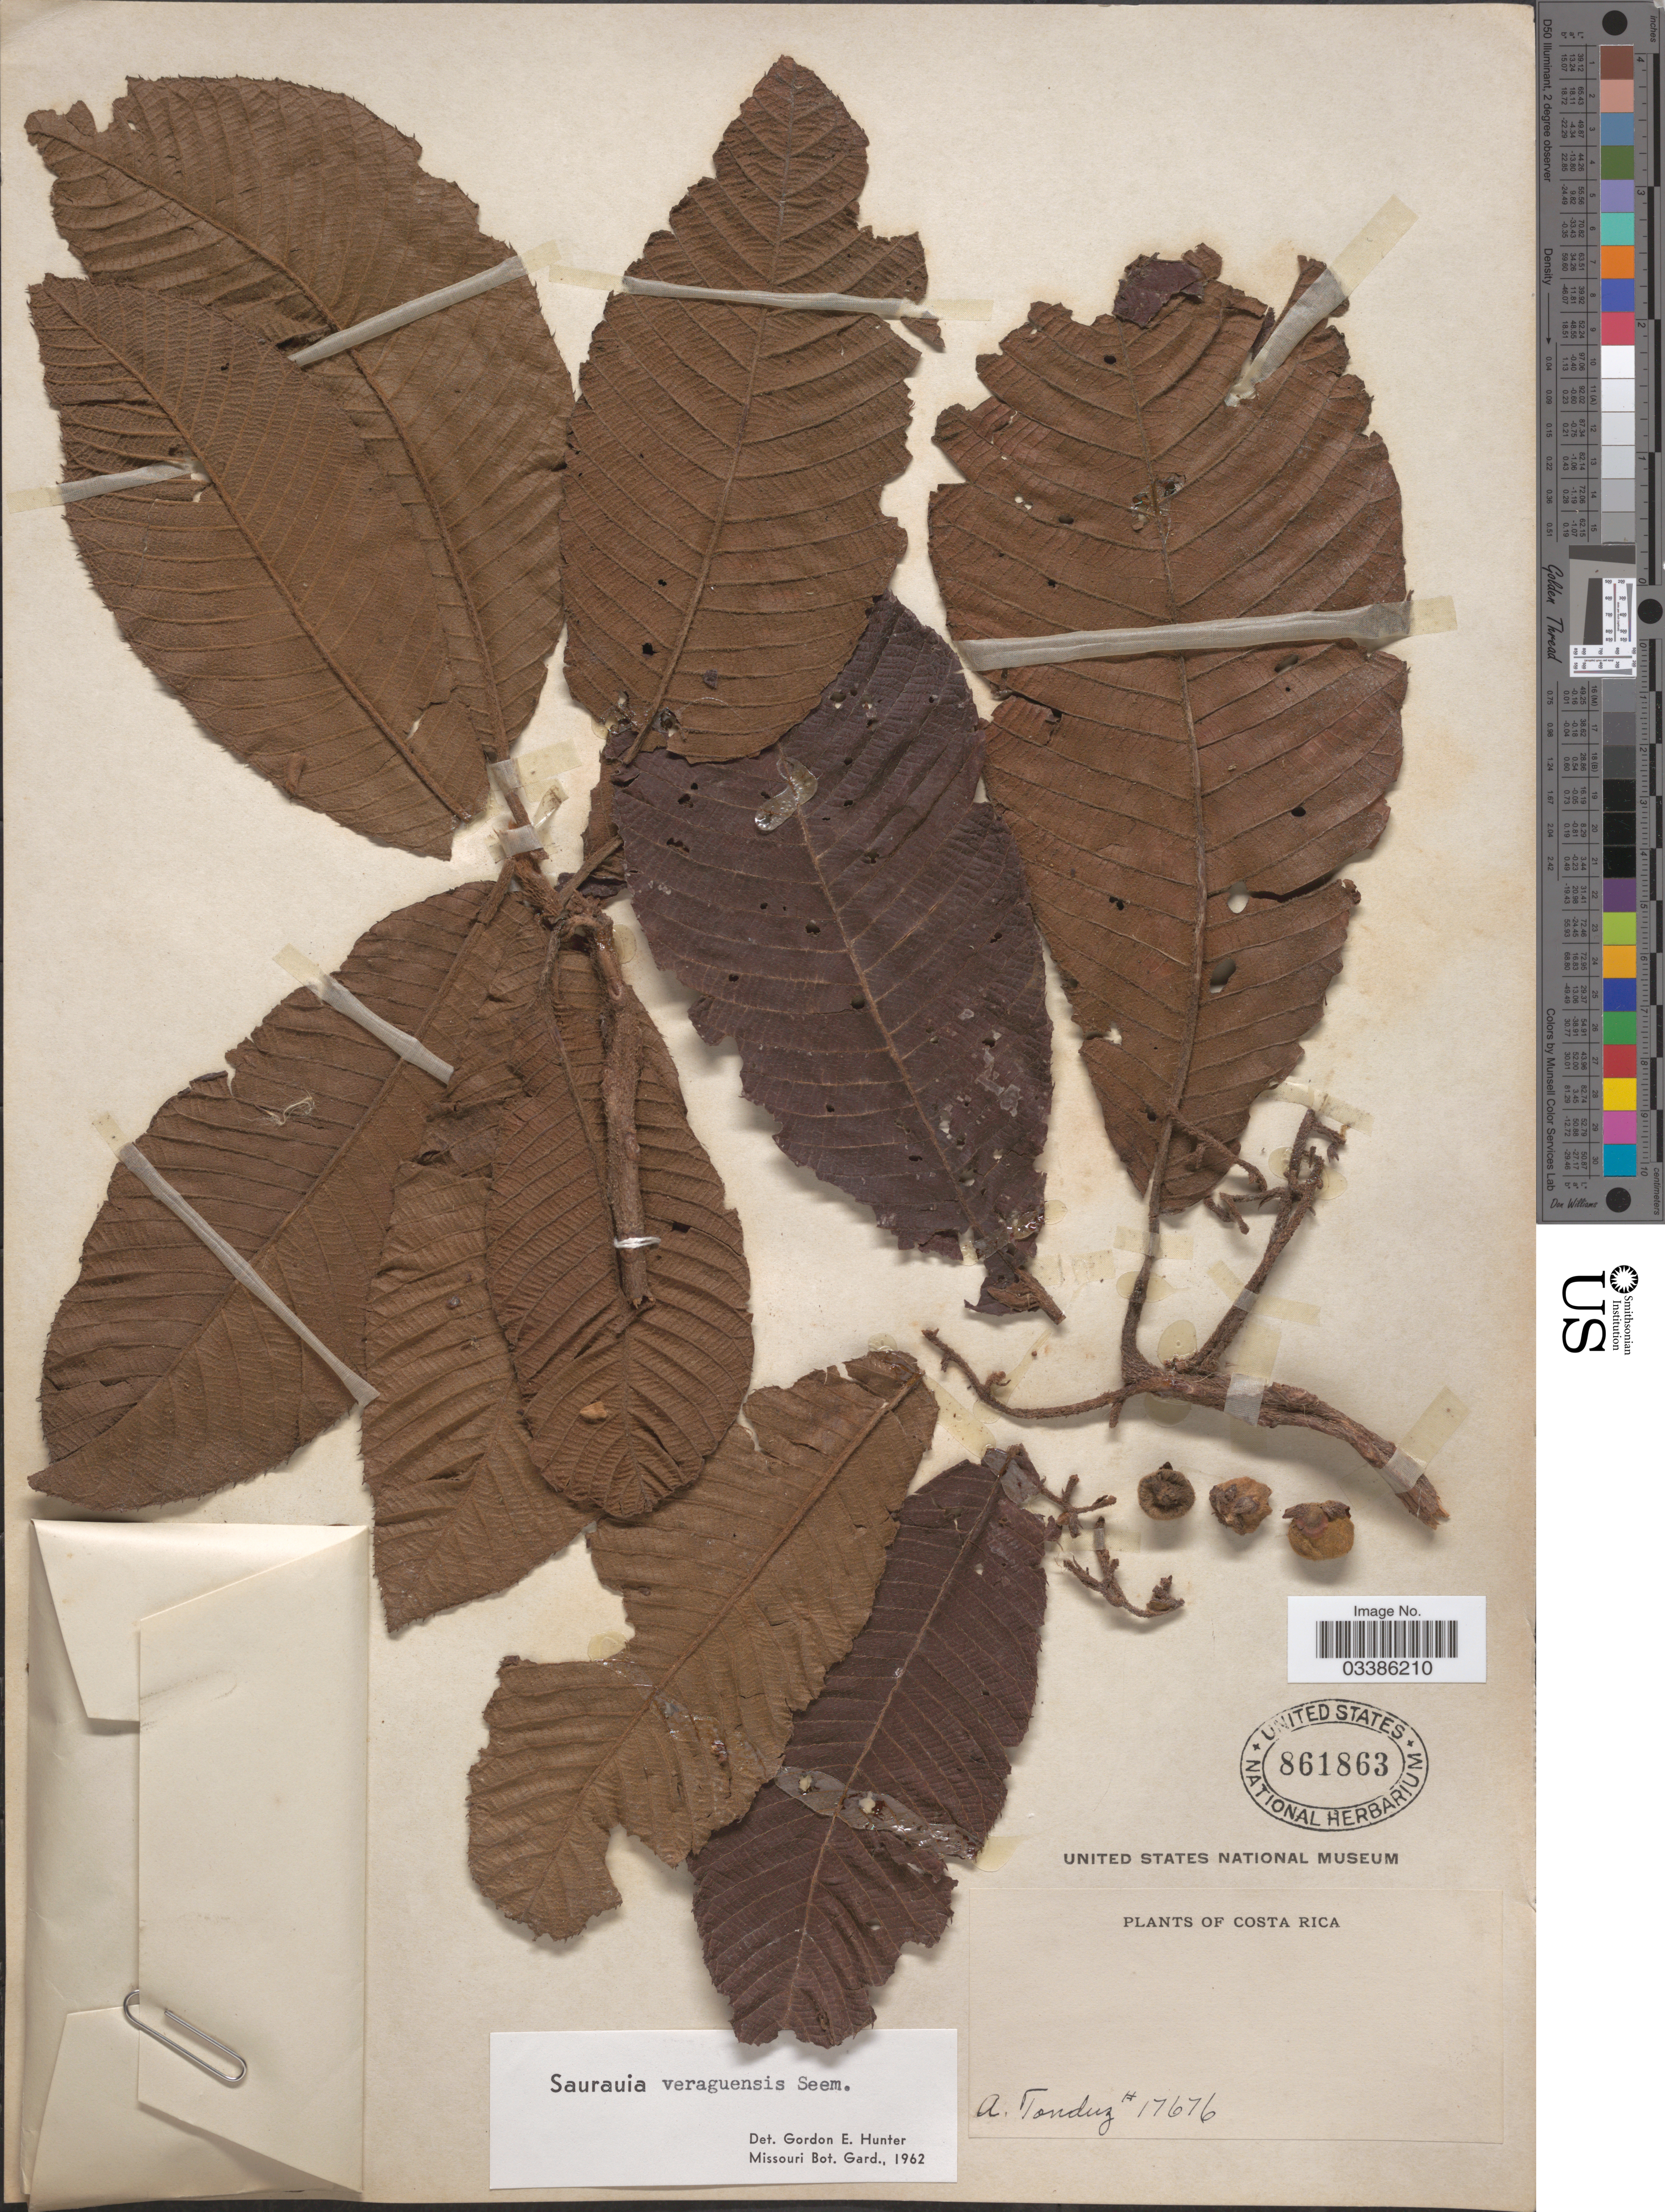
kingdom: Plantae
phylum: Tracheophyta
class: Magnoliopsida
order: Ericales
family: Actinidiaceae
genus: Saurauia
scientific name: Saurauia veraguasensis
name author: Seem.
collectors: A. Tonduz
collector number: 17676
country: Costa Rica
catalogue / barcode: US 861863